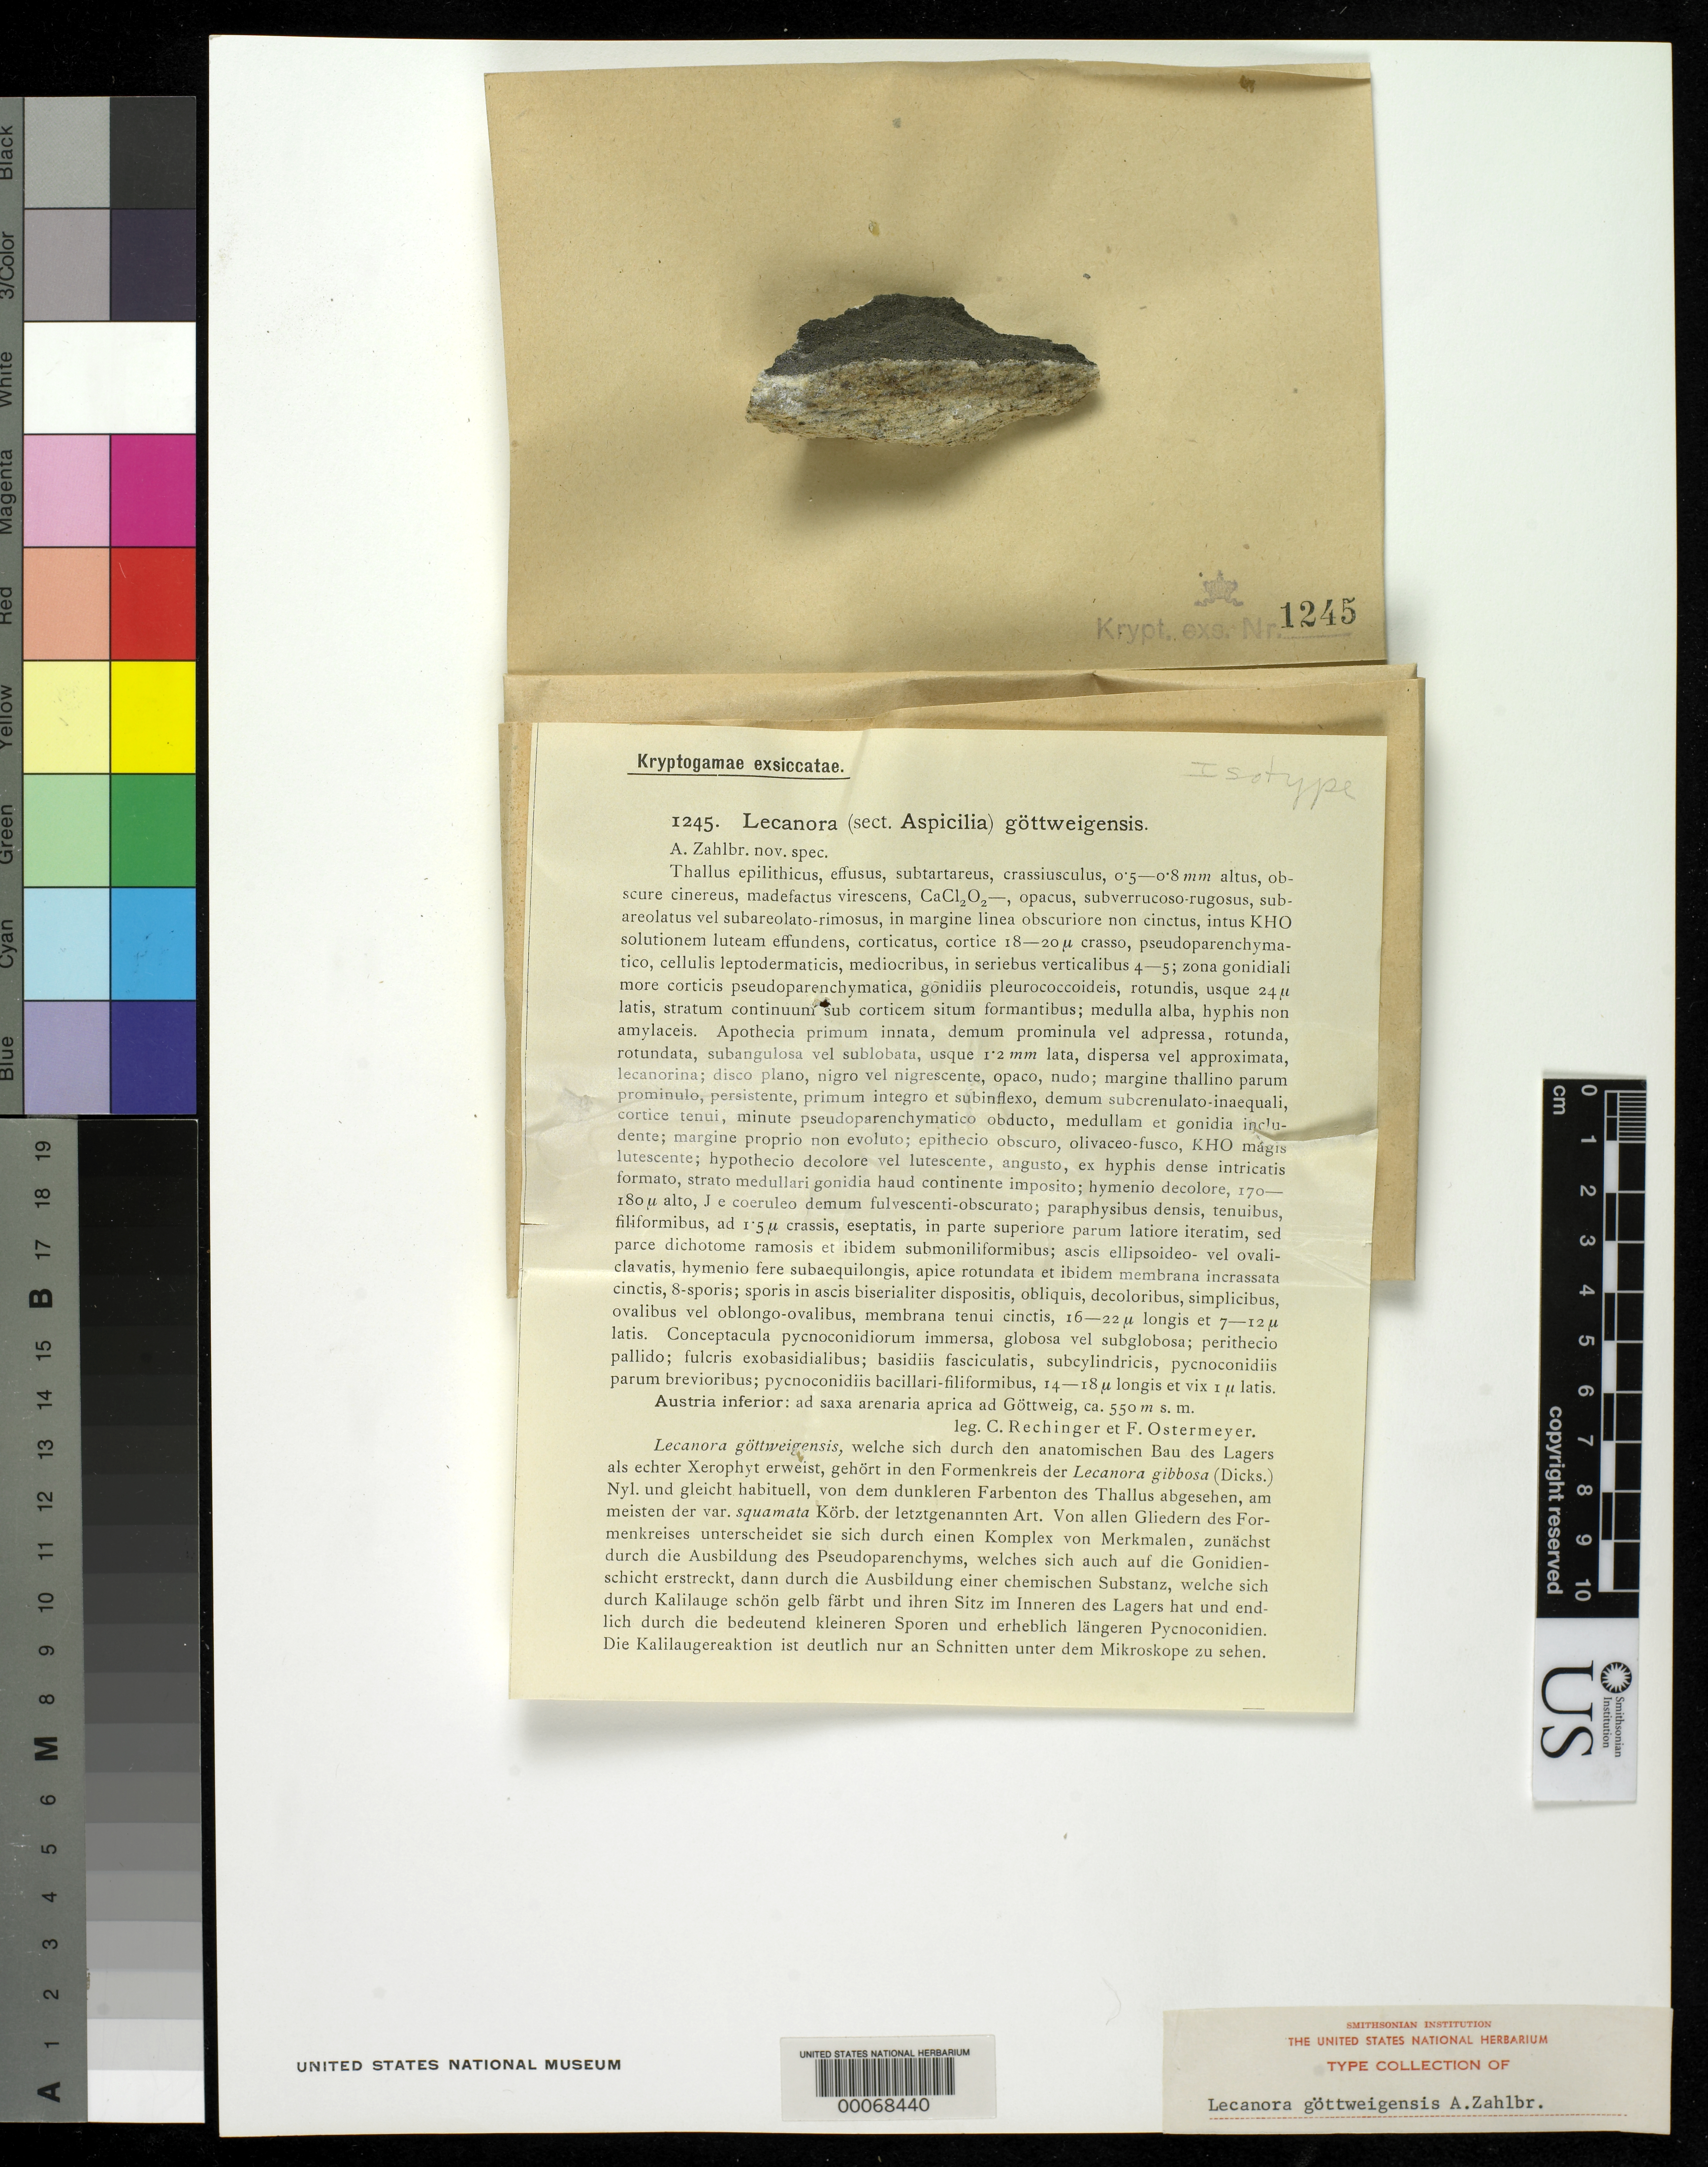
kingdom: Fungi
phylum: Ascomycota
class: Lecanoromycetes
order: Lecanorales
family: Lecanoraceae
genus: Lecanora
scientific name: Lecanora gottweigensis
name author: Zahlbr.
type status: Isotype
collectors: K. Rechinger & F. Ostermeyer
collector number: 1245 (Krypt. Exsic. No.)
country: Austria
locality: Gottweig.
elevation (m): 550